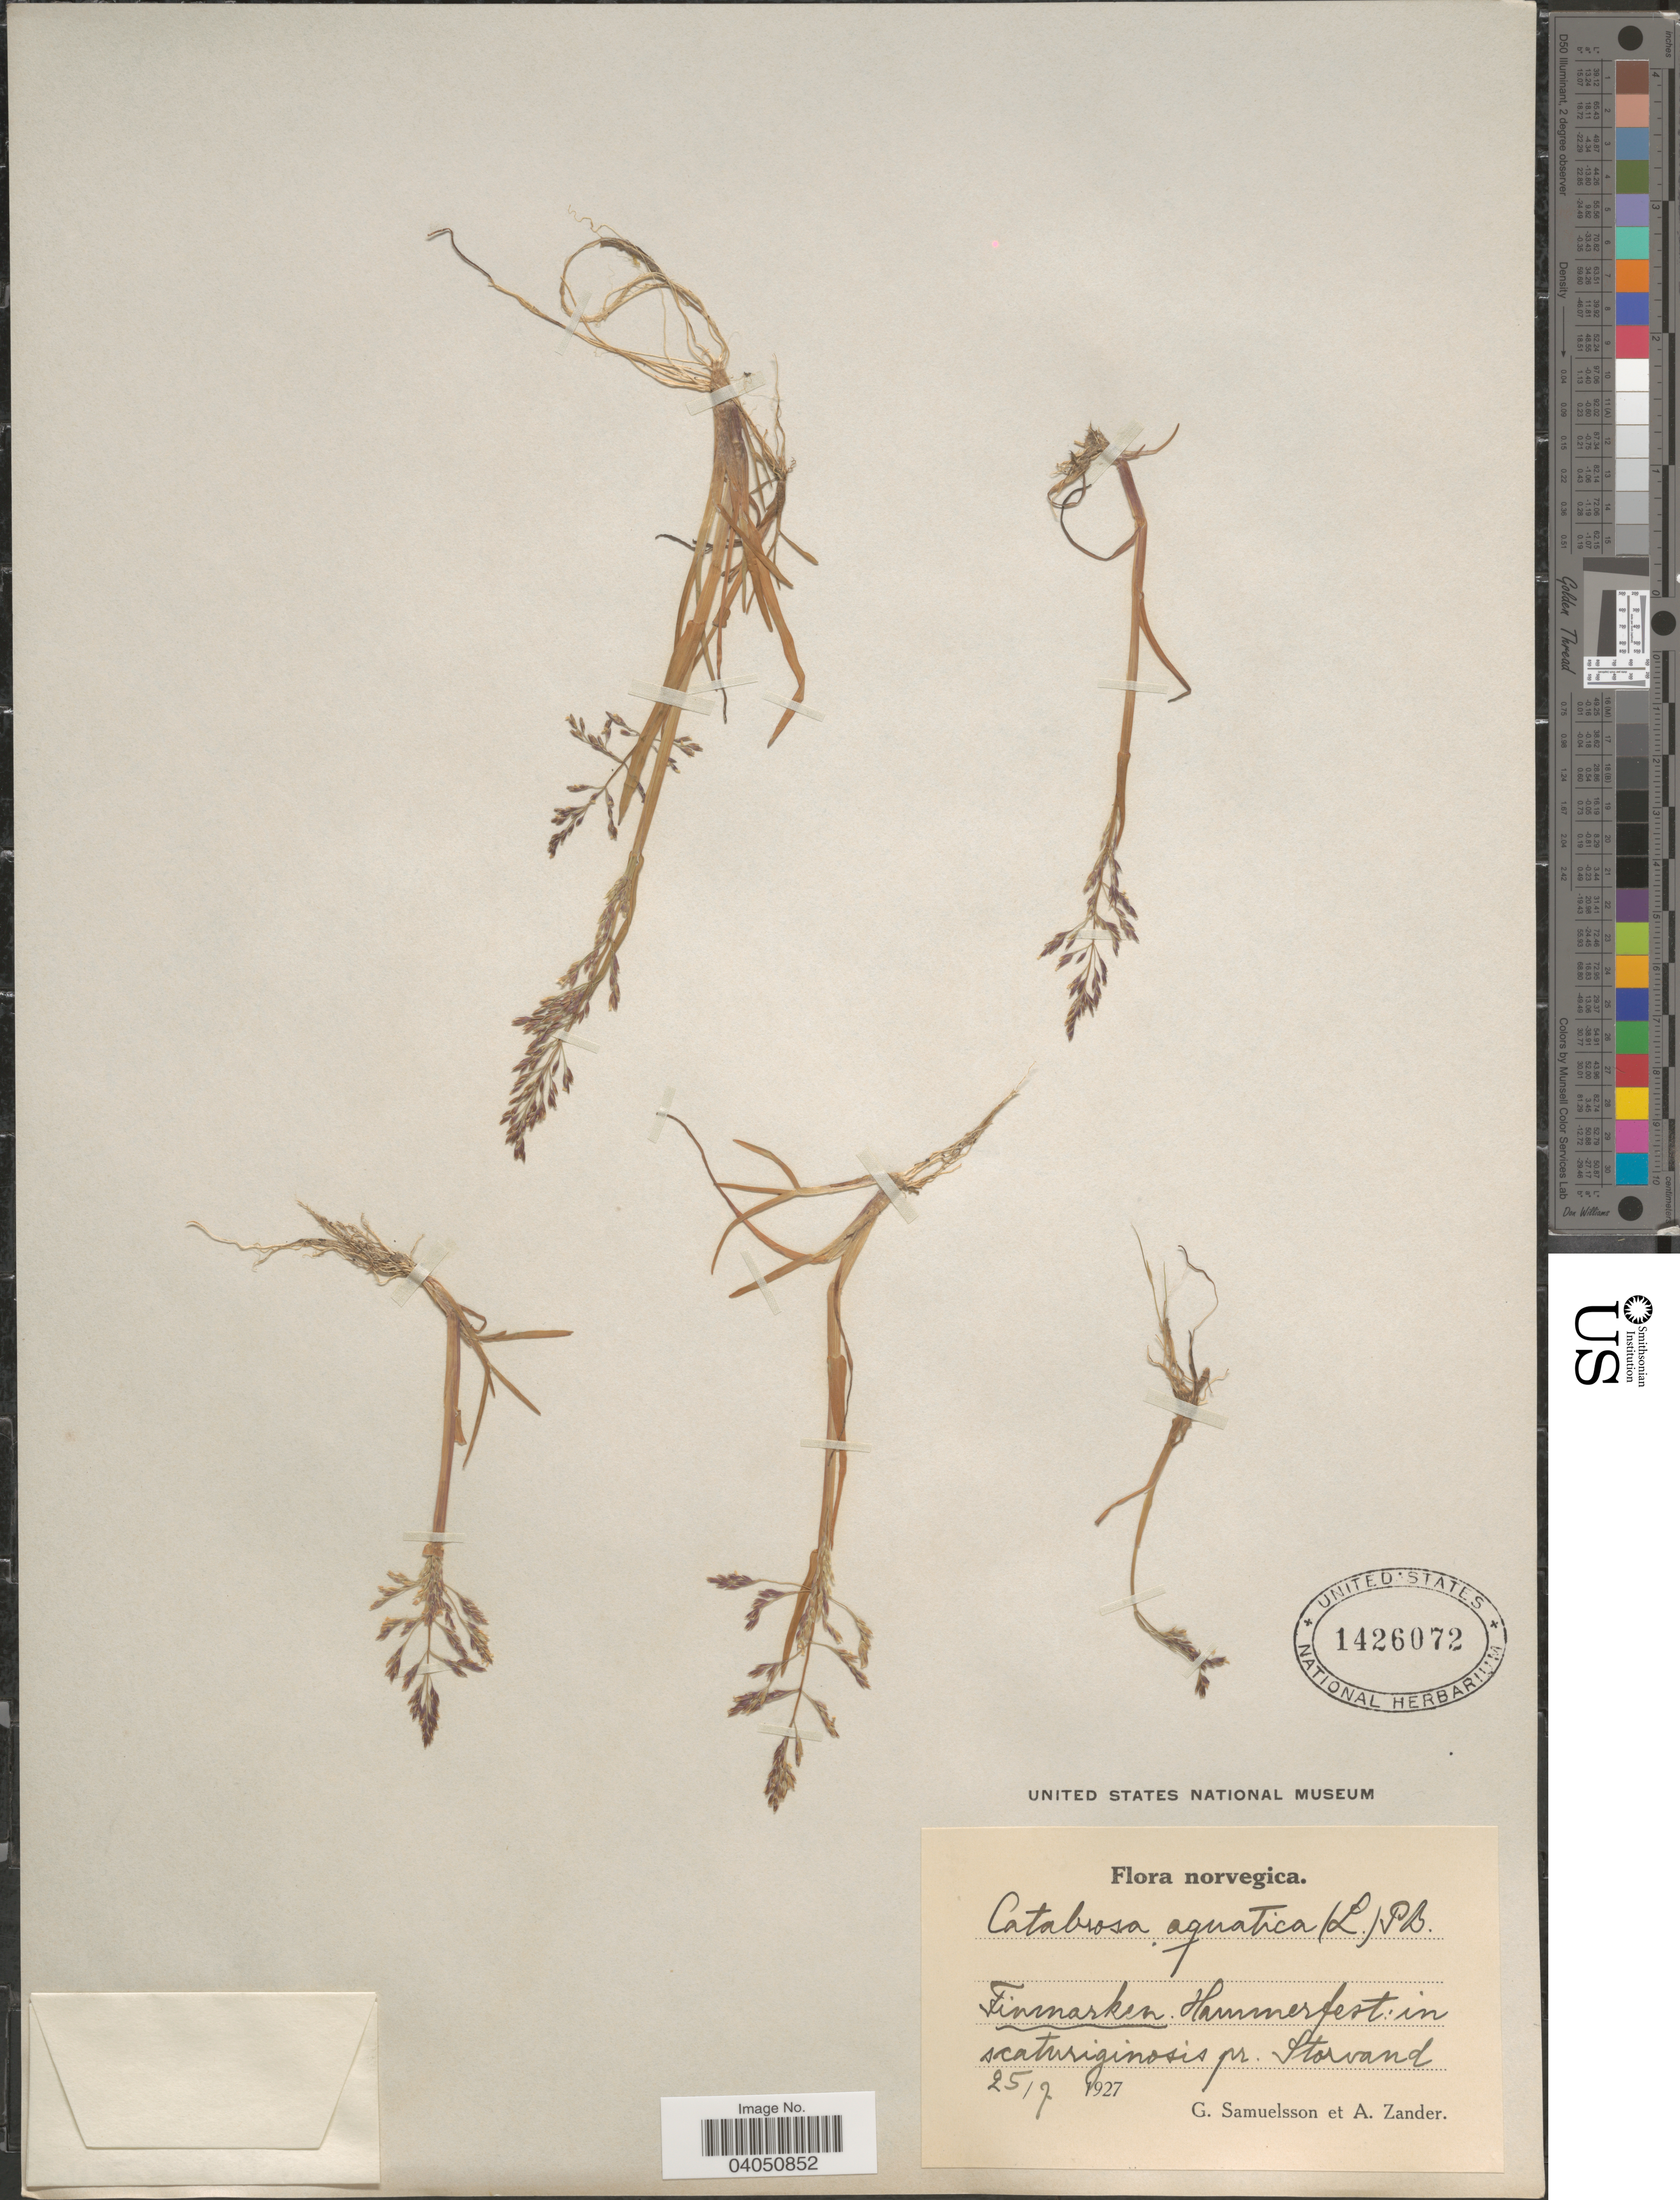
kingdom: Plantae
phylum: Tracheophyta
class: Liliopsida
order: Poales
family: Poaceae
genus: Catabrosa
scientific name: Catabrosa aquatica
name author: (L.) P. Beauv.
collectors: G. Samuelsson & A. Zander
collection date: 1927-07-25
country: Norway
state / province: Finnmark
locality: Norvegica. Finmarken. Hammerfest in scaturiginosis pr. Storvand.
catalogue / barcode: US 1426072